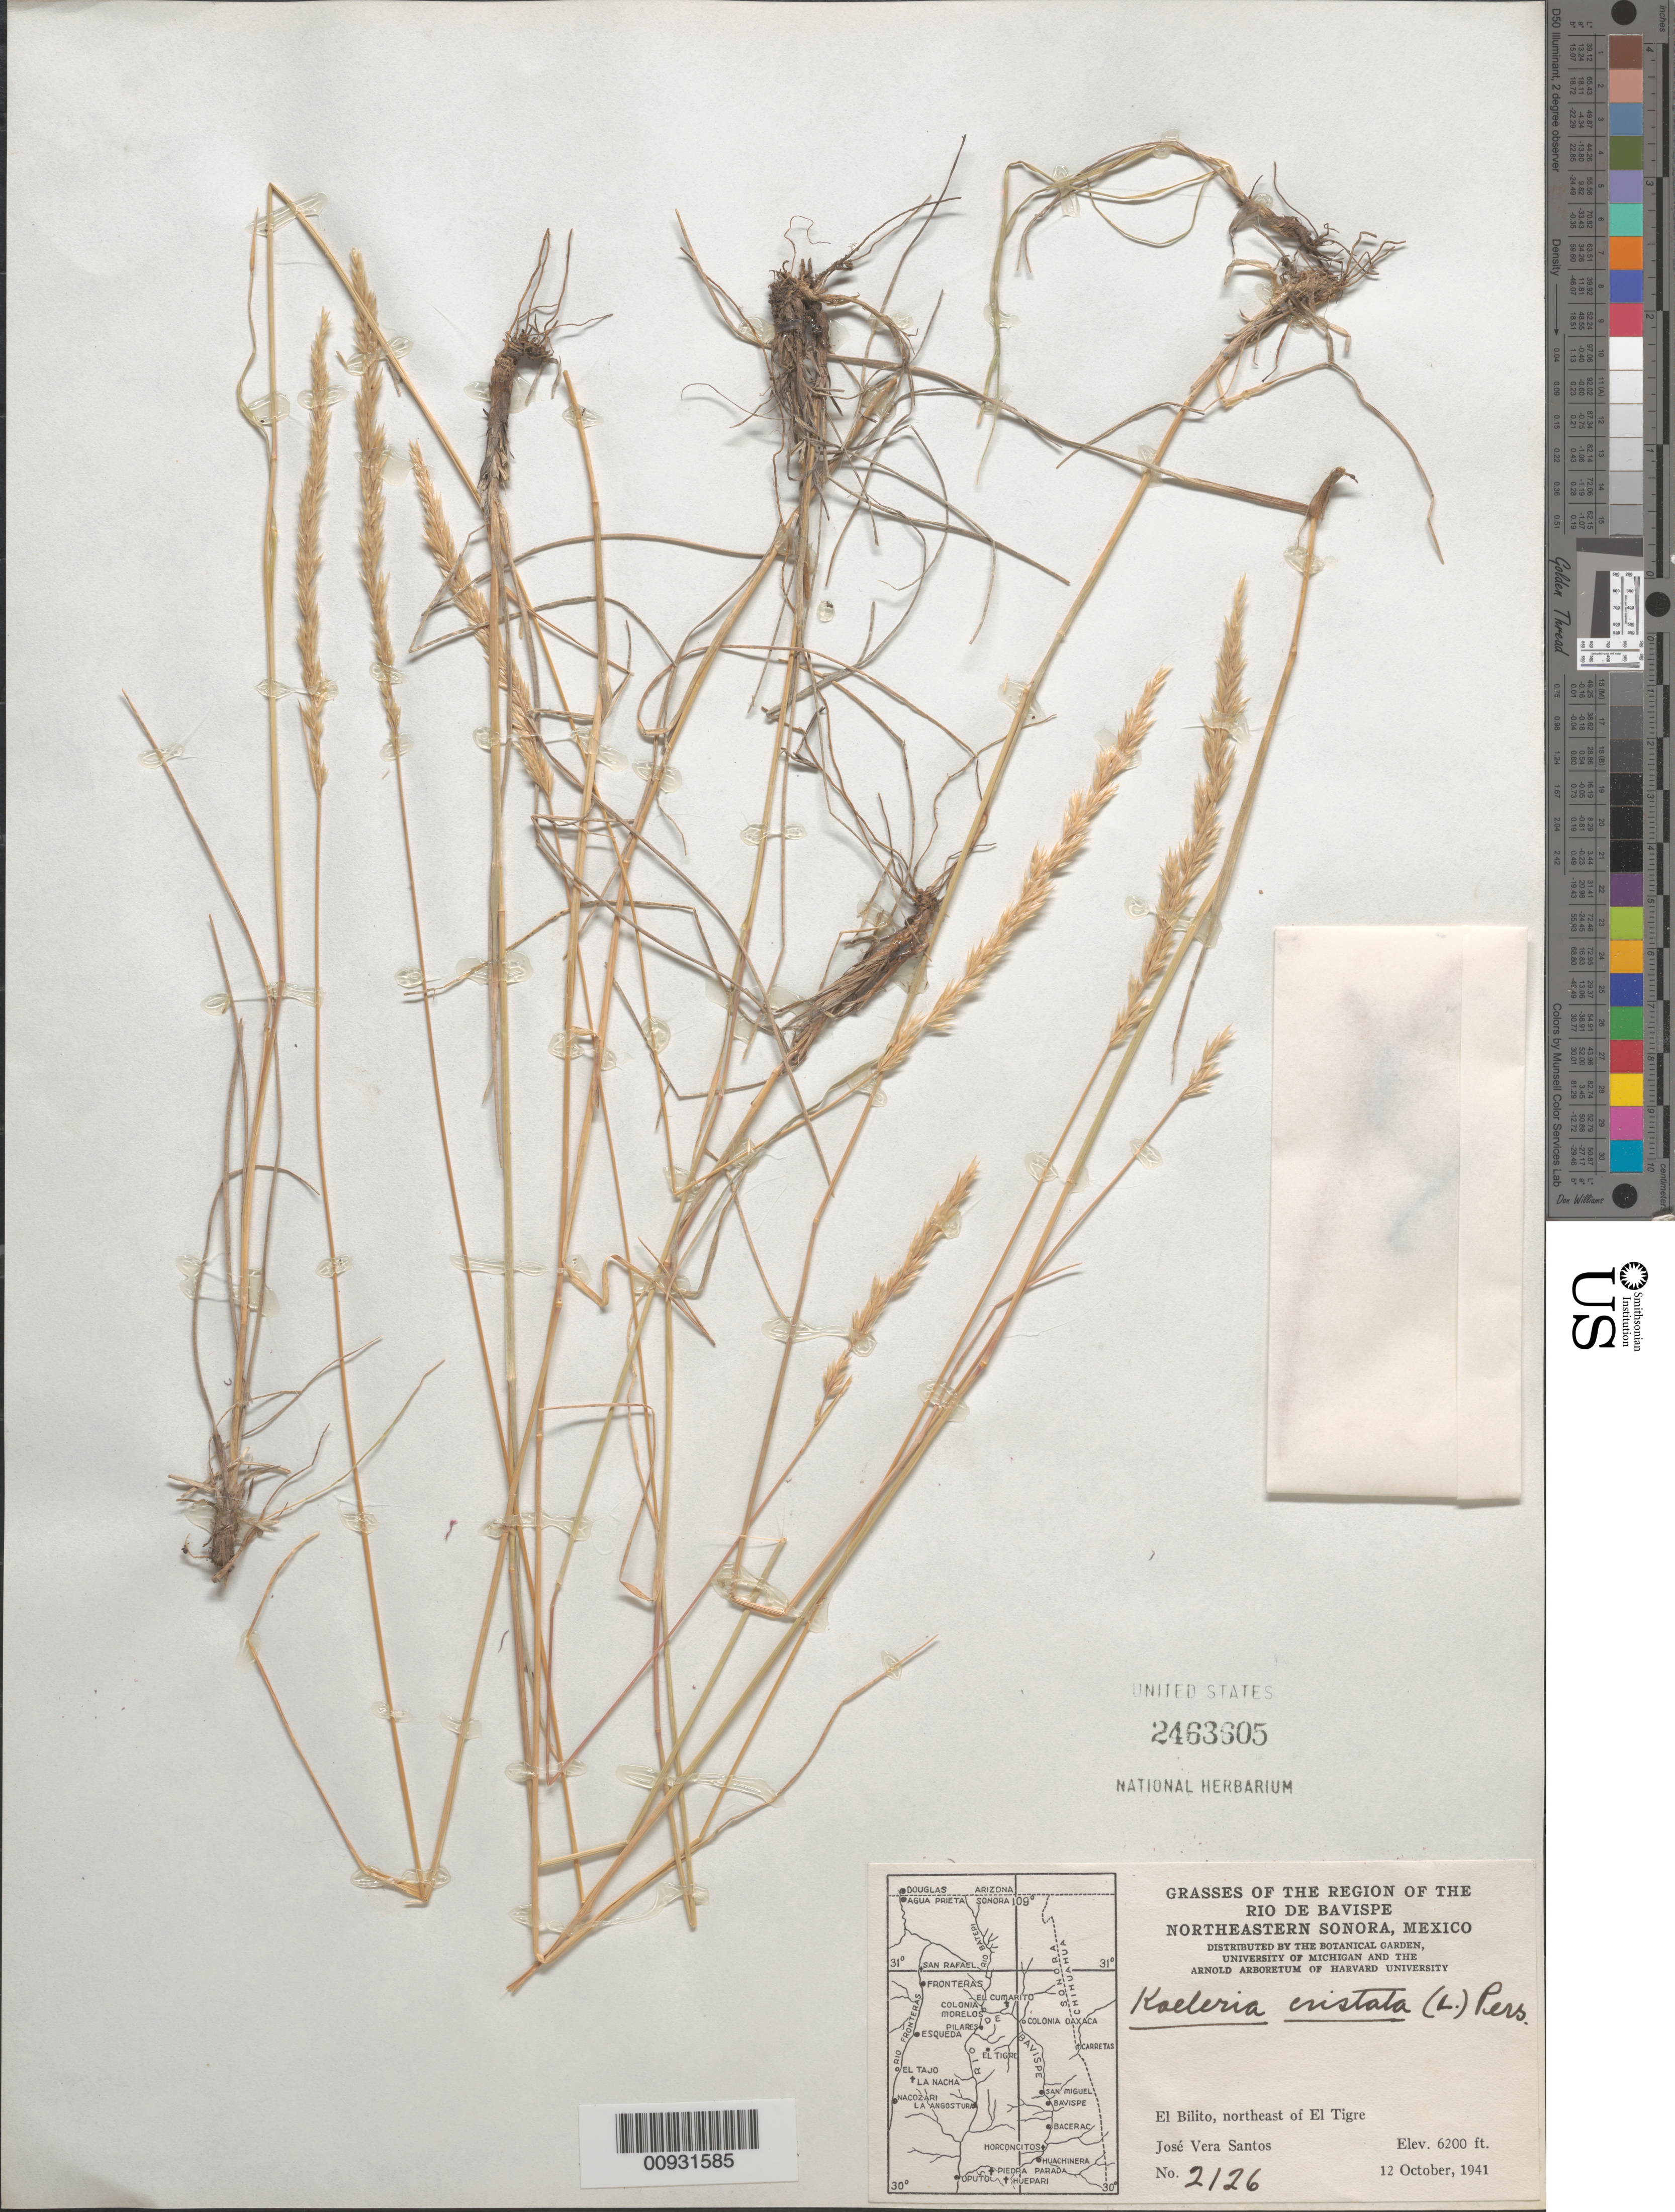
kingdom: Plantae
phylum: Tracheophyta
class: Liliopsida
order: Poales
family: Poaceae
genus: Koeleria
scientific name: Koeleria pyramidata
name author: (Lam.) P. Beauv.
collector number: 2126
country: Mexico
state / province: Sonora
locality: ElBilito, NE of El Tigre, Rio De Bavispe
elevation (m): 975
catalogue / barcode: US 2463605